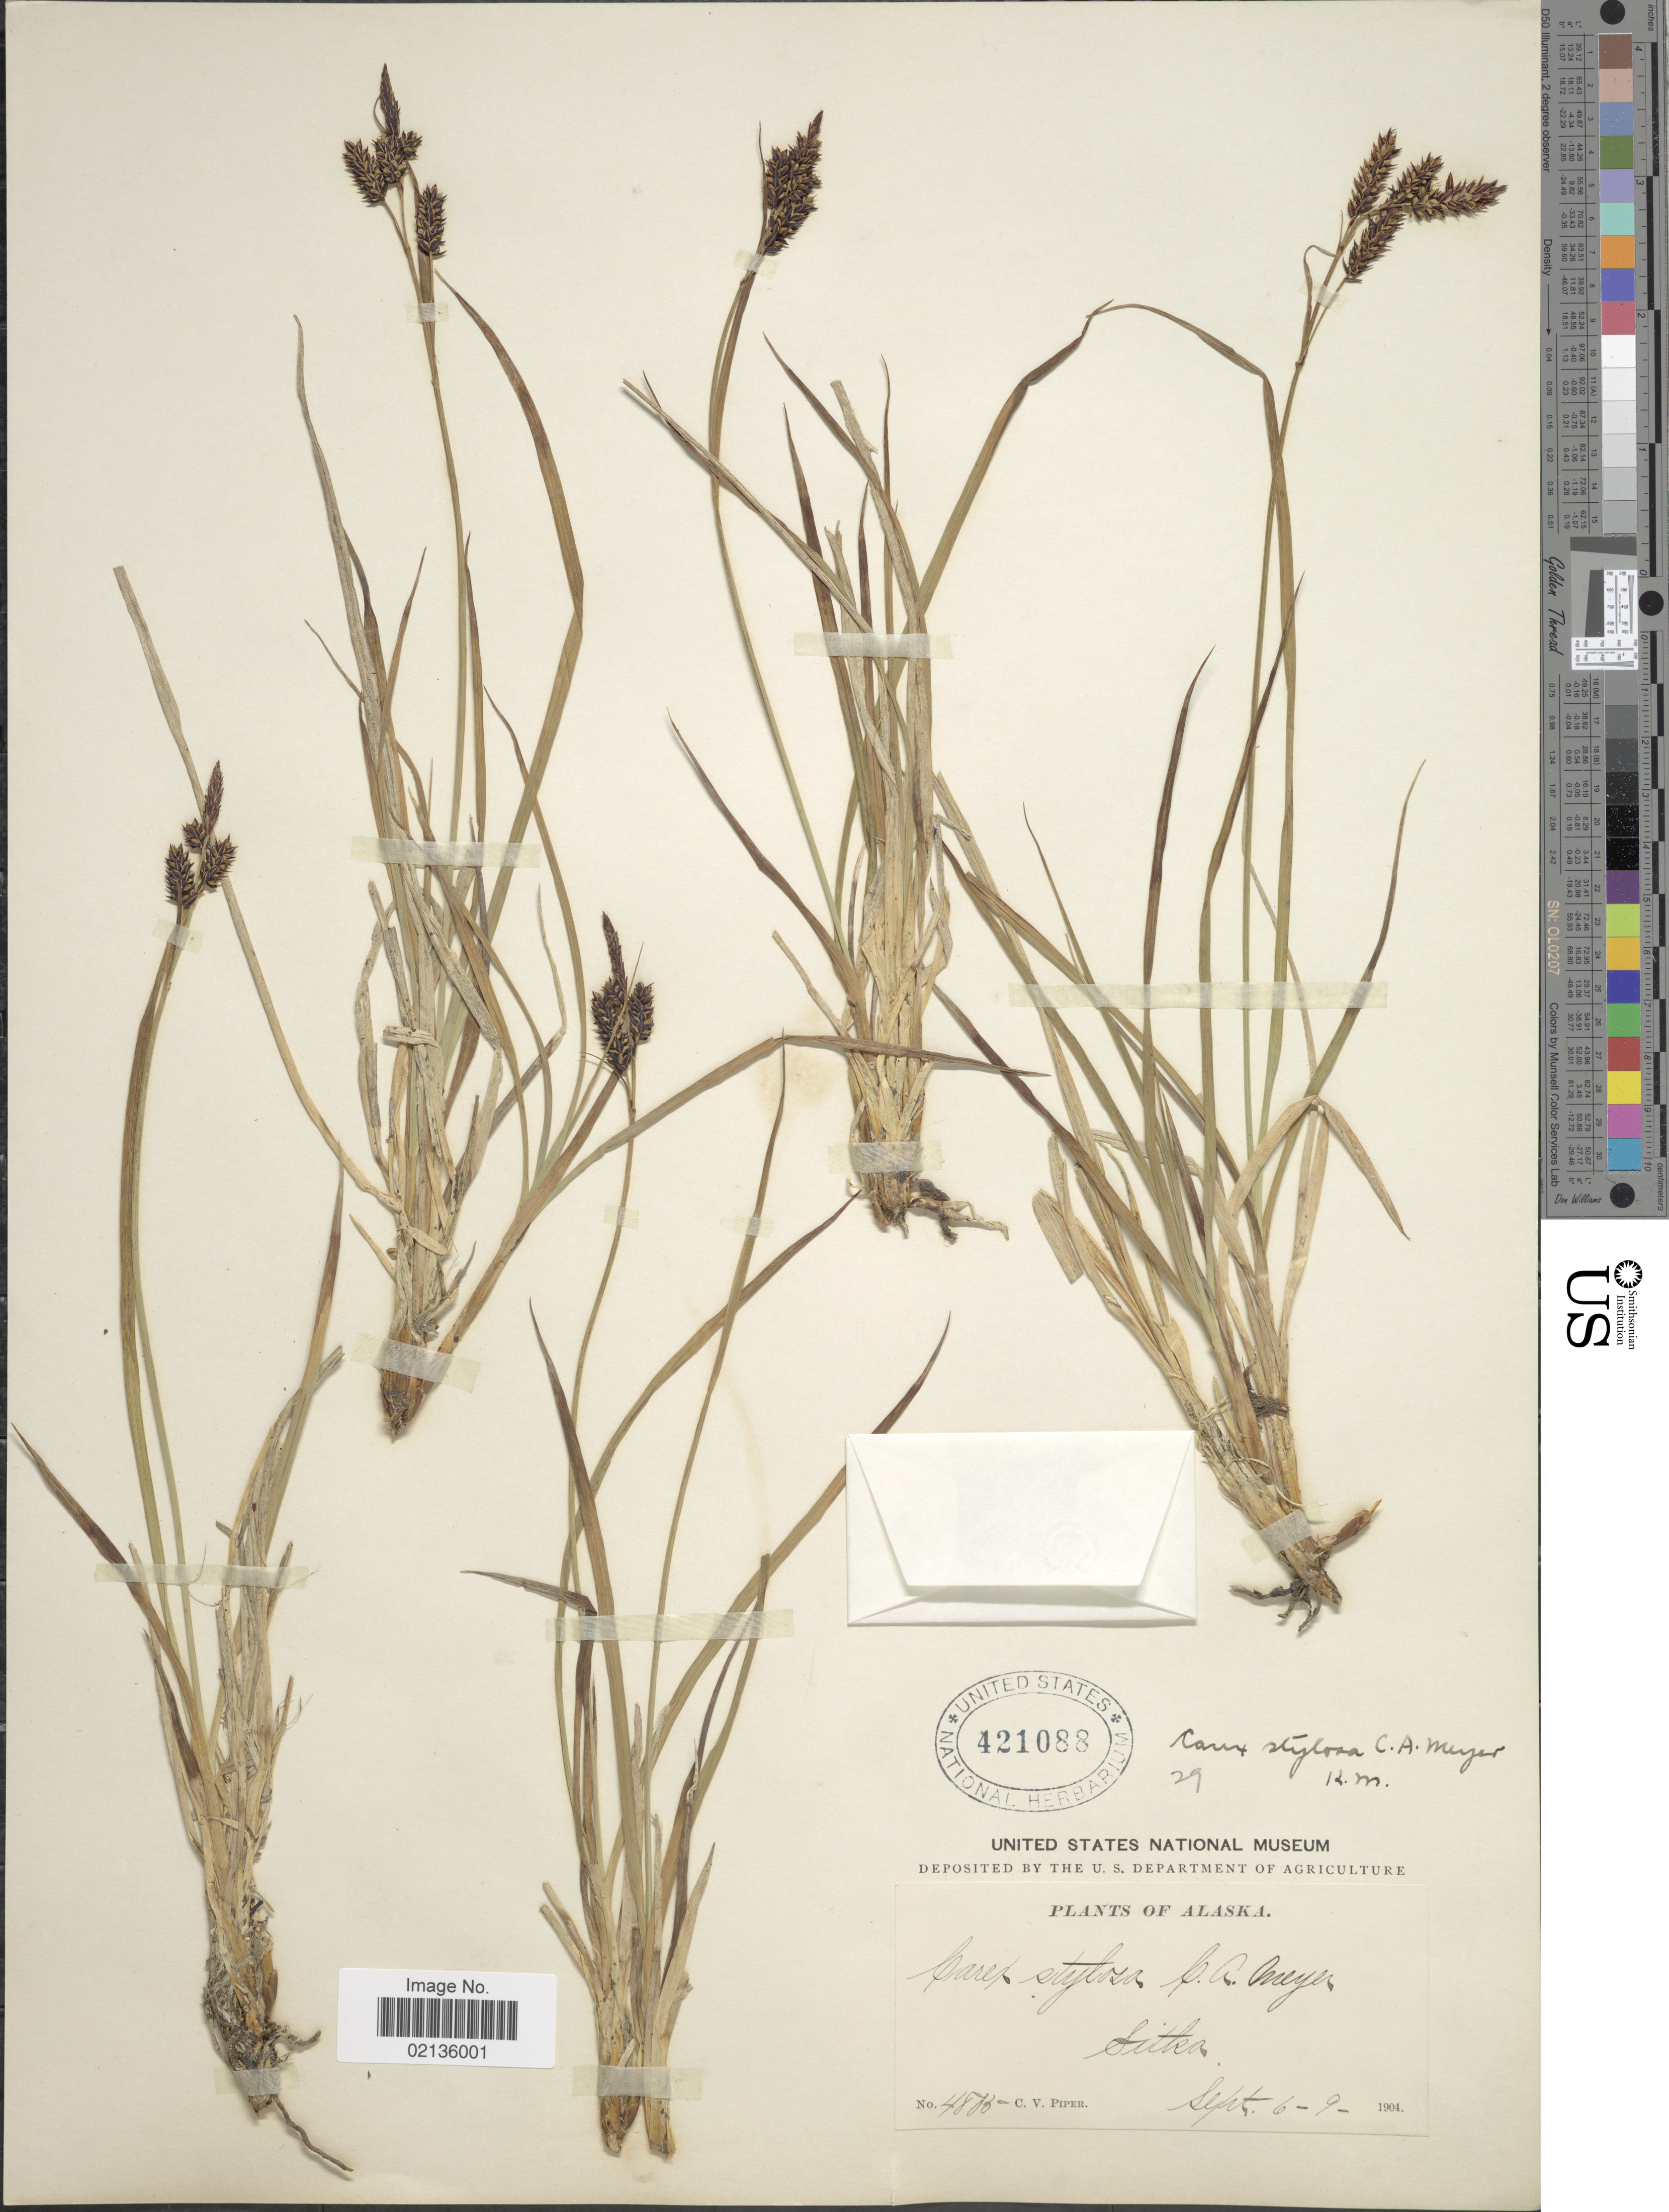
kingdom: Plantae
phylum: Tracheophyta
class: Liliopsida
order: Poales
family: Cyperaceae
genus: Carex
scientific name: Carex stylosa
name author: C.A. Mey.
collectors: C. V. Piper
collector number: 4803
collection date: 1904-09-06/1904-09-09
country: United States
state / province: Alaska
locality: Sitka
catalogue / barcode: US 421088